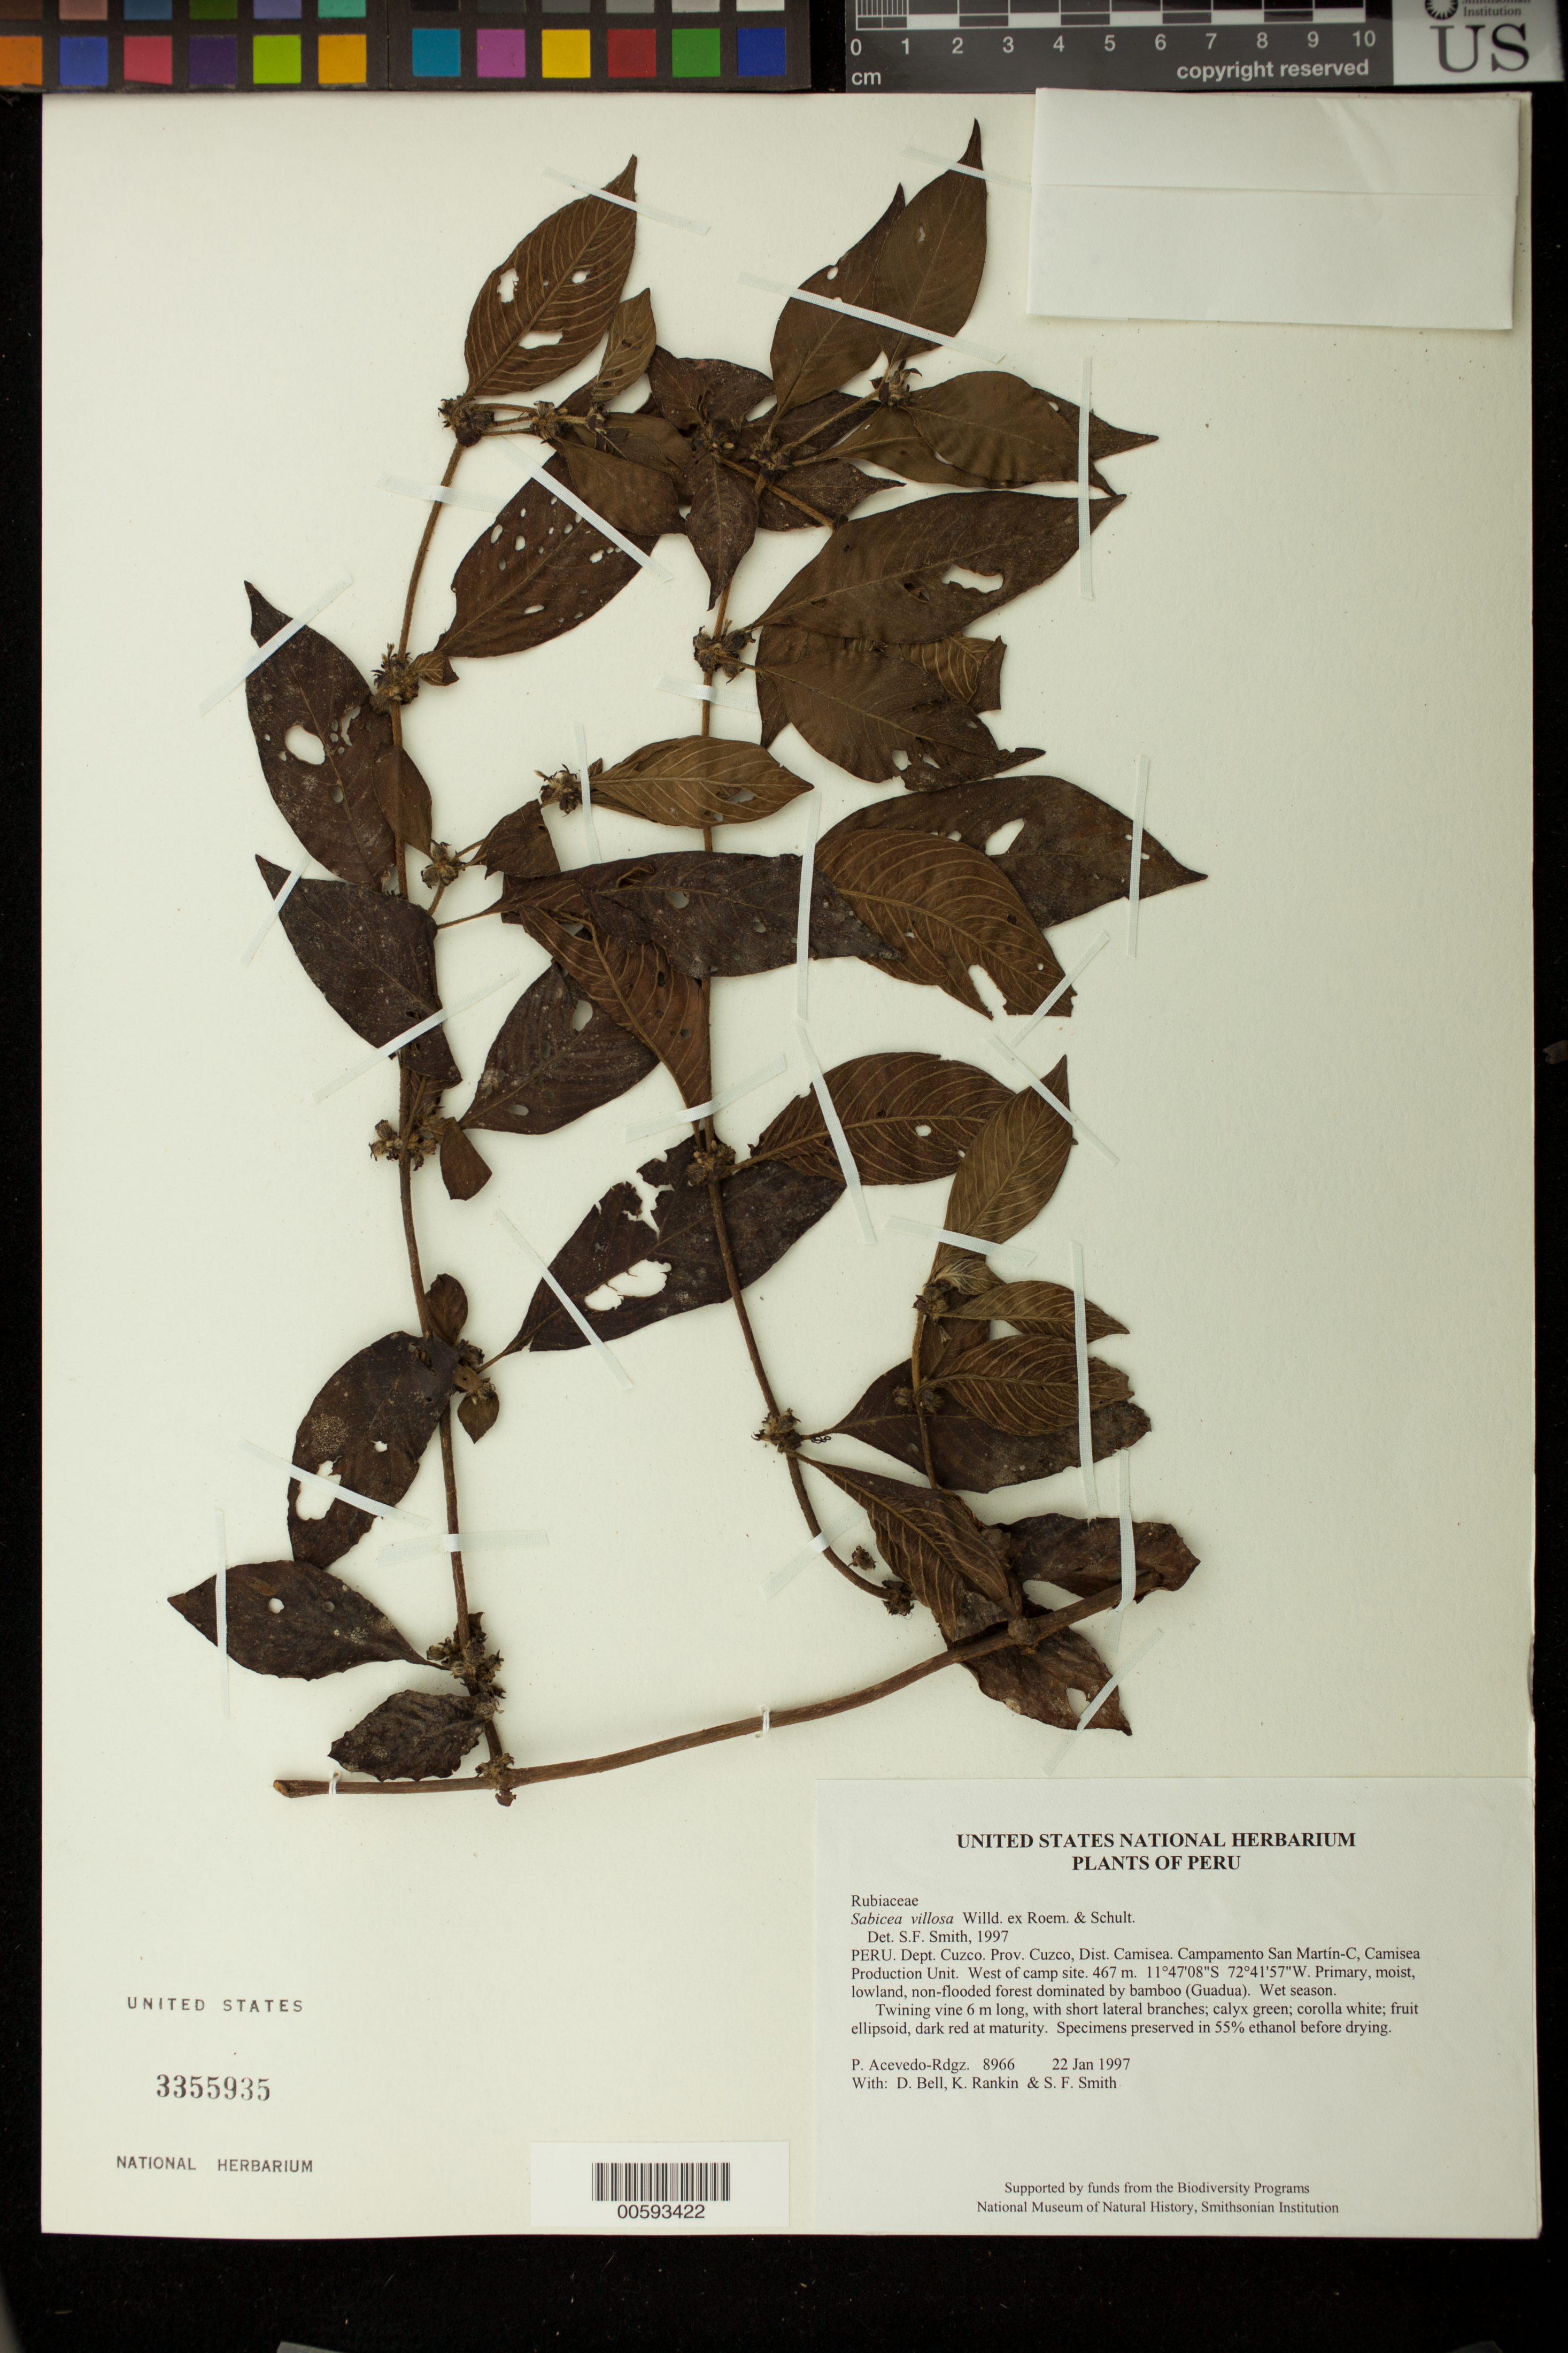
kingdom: Plantae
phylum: Tracheophyta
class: Magnoliopsida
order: Gentianales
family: Rubiaceae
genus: Sabicea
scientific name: Sabicea villosa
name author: Willd. ex Roem. & Schult.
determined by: Smith, Stephen F., (US), NMNH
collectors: P. Acevedo-Rodr., D. A. Bell, K. B. Rankin & S.F. Smith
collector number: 8966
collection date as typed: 22 Jan 1997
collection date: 1997-01-22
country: Peru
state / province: Cusco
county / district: Cusco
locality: Districto Camisea, Campamento San Martín-C, Camisea Production Unit. West of camp site.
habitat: Primary, moist, lowland, non-flooded forest dominated by bamboo (Guadua). Wet season.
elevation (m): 467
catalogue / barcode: US 3355935